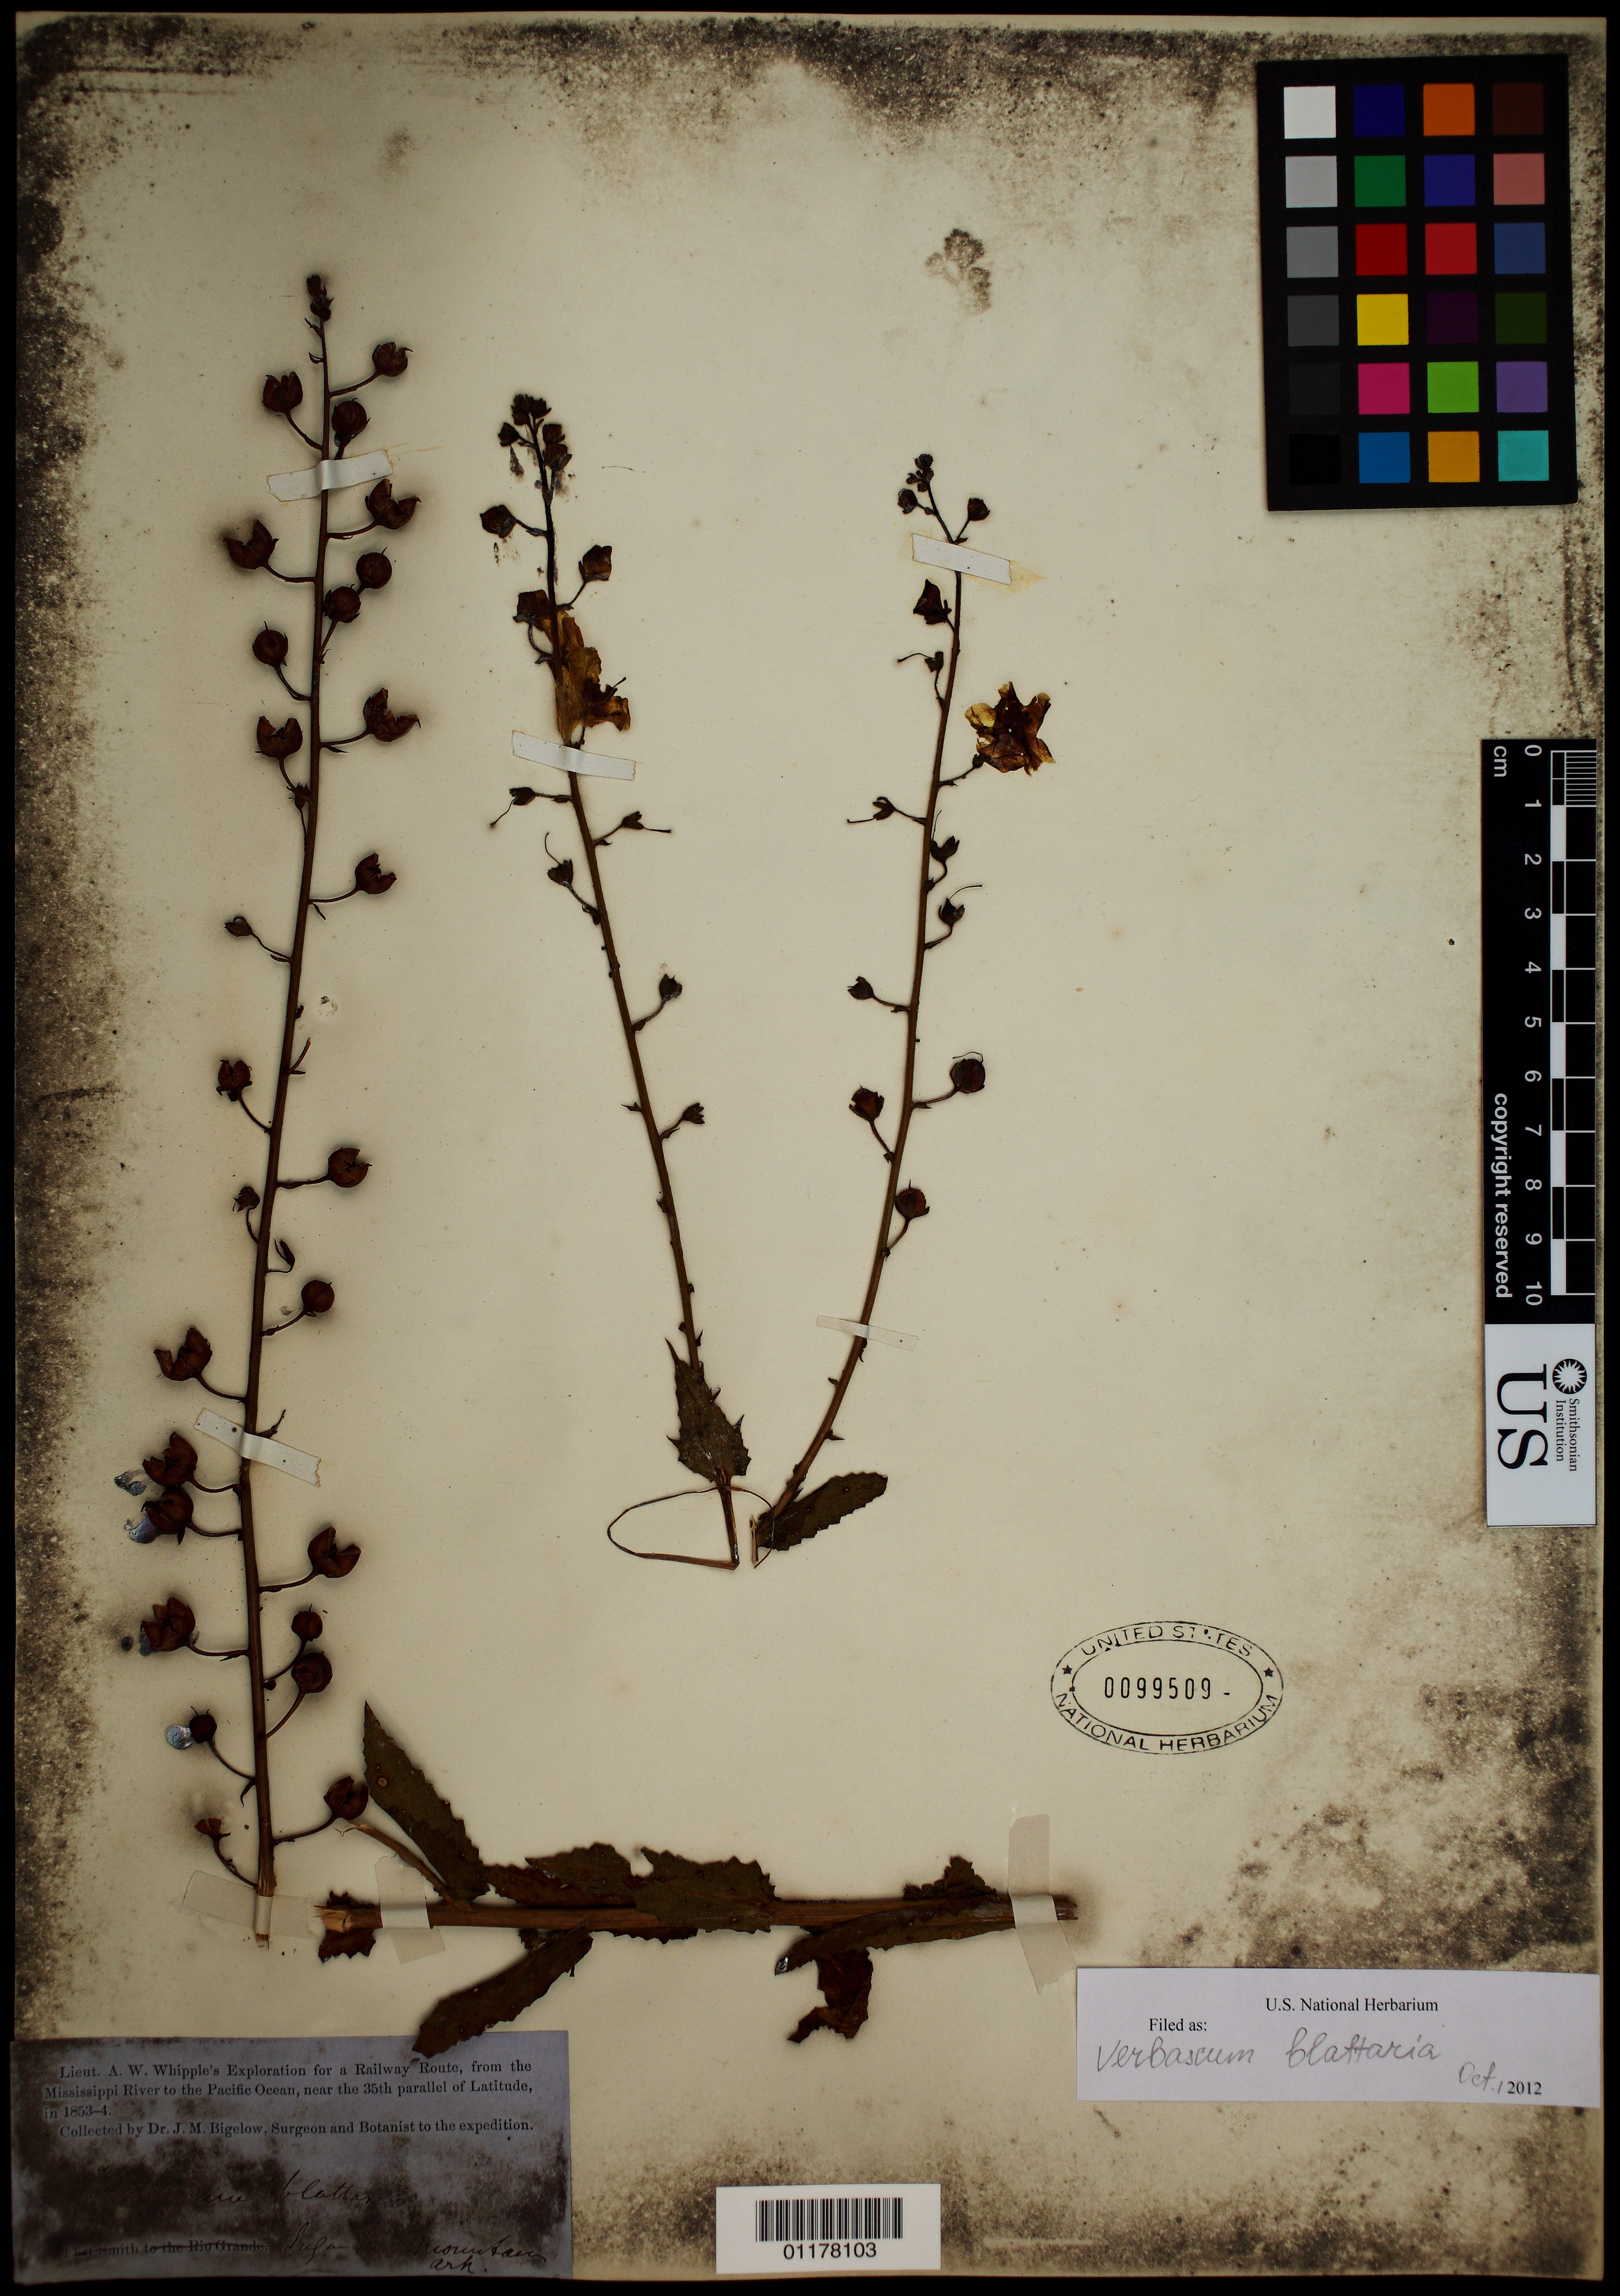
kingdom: Plantae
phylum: Tracheophyta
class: Magnoliopsida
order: Lamiales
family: Scrophulariaceae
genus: Verbascum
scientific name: Verbascum blattaria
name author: L.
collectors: J. M. Bigelow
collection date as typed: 1853 to -- --- 1854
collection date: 1853/1854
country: United States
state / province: Arkansas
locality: Sugar Loaf Mountain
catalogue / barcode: US 99509